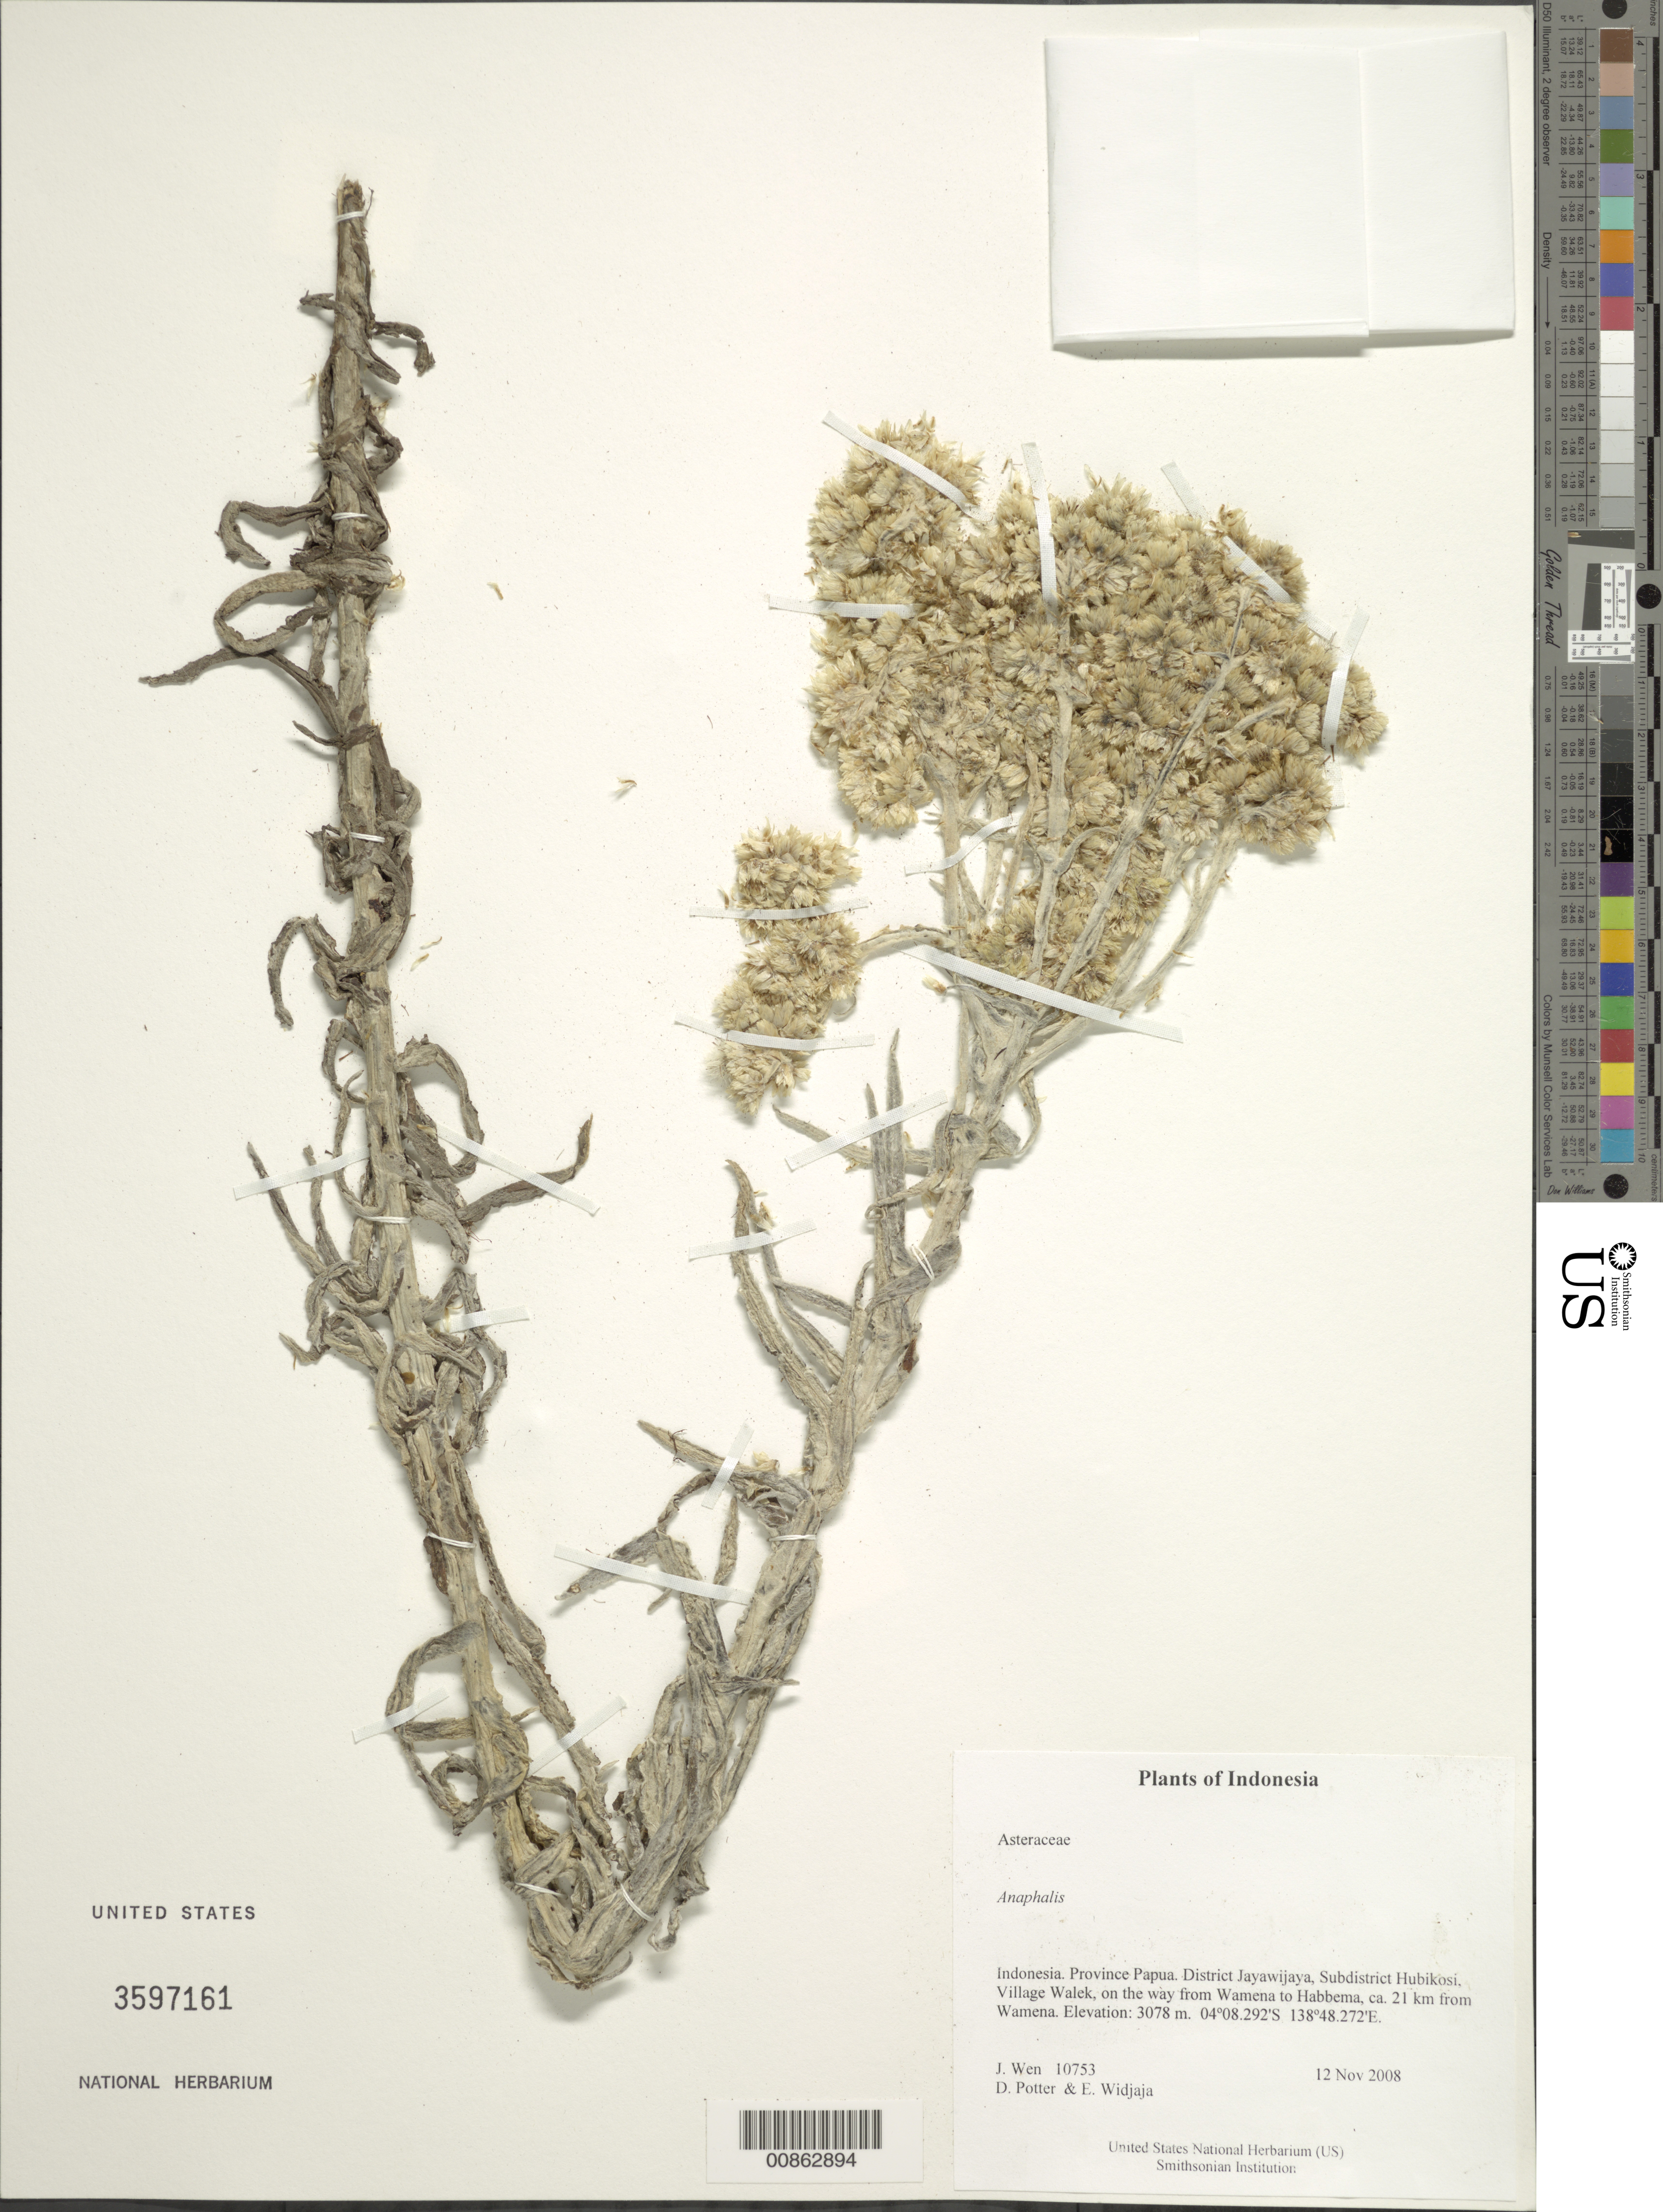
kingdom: Plantae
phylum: Tracheophyta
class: Magnoliopsida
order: Asterales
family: Asteraceae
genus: Anaphalis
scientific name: Anaphalis virgata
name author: Thomson ex C.B. Clarke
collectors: J. Wen, D. Potter & E. A. Widjaja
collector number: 10753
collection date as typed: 12 Nov 2008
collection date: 2008-11-12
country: Indonesia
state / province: Papua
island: New Guinea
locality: District Jayawijaya, Subdistrict Hubikosi, Village Walek, on the way from Wamena to Habbema, ca. 21 km from Wamena. Irian Barat.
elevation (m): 3078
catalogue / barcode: US 3597161